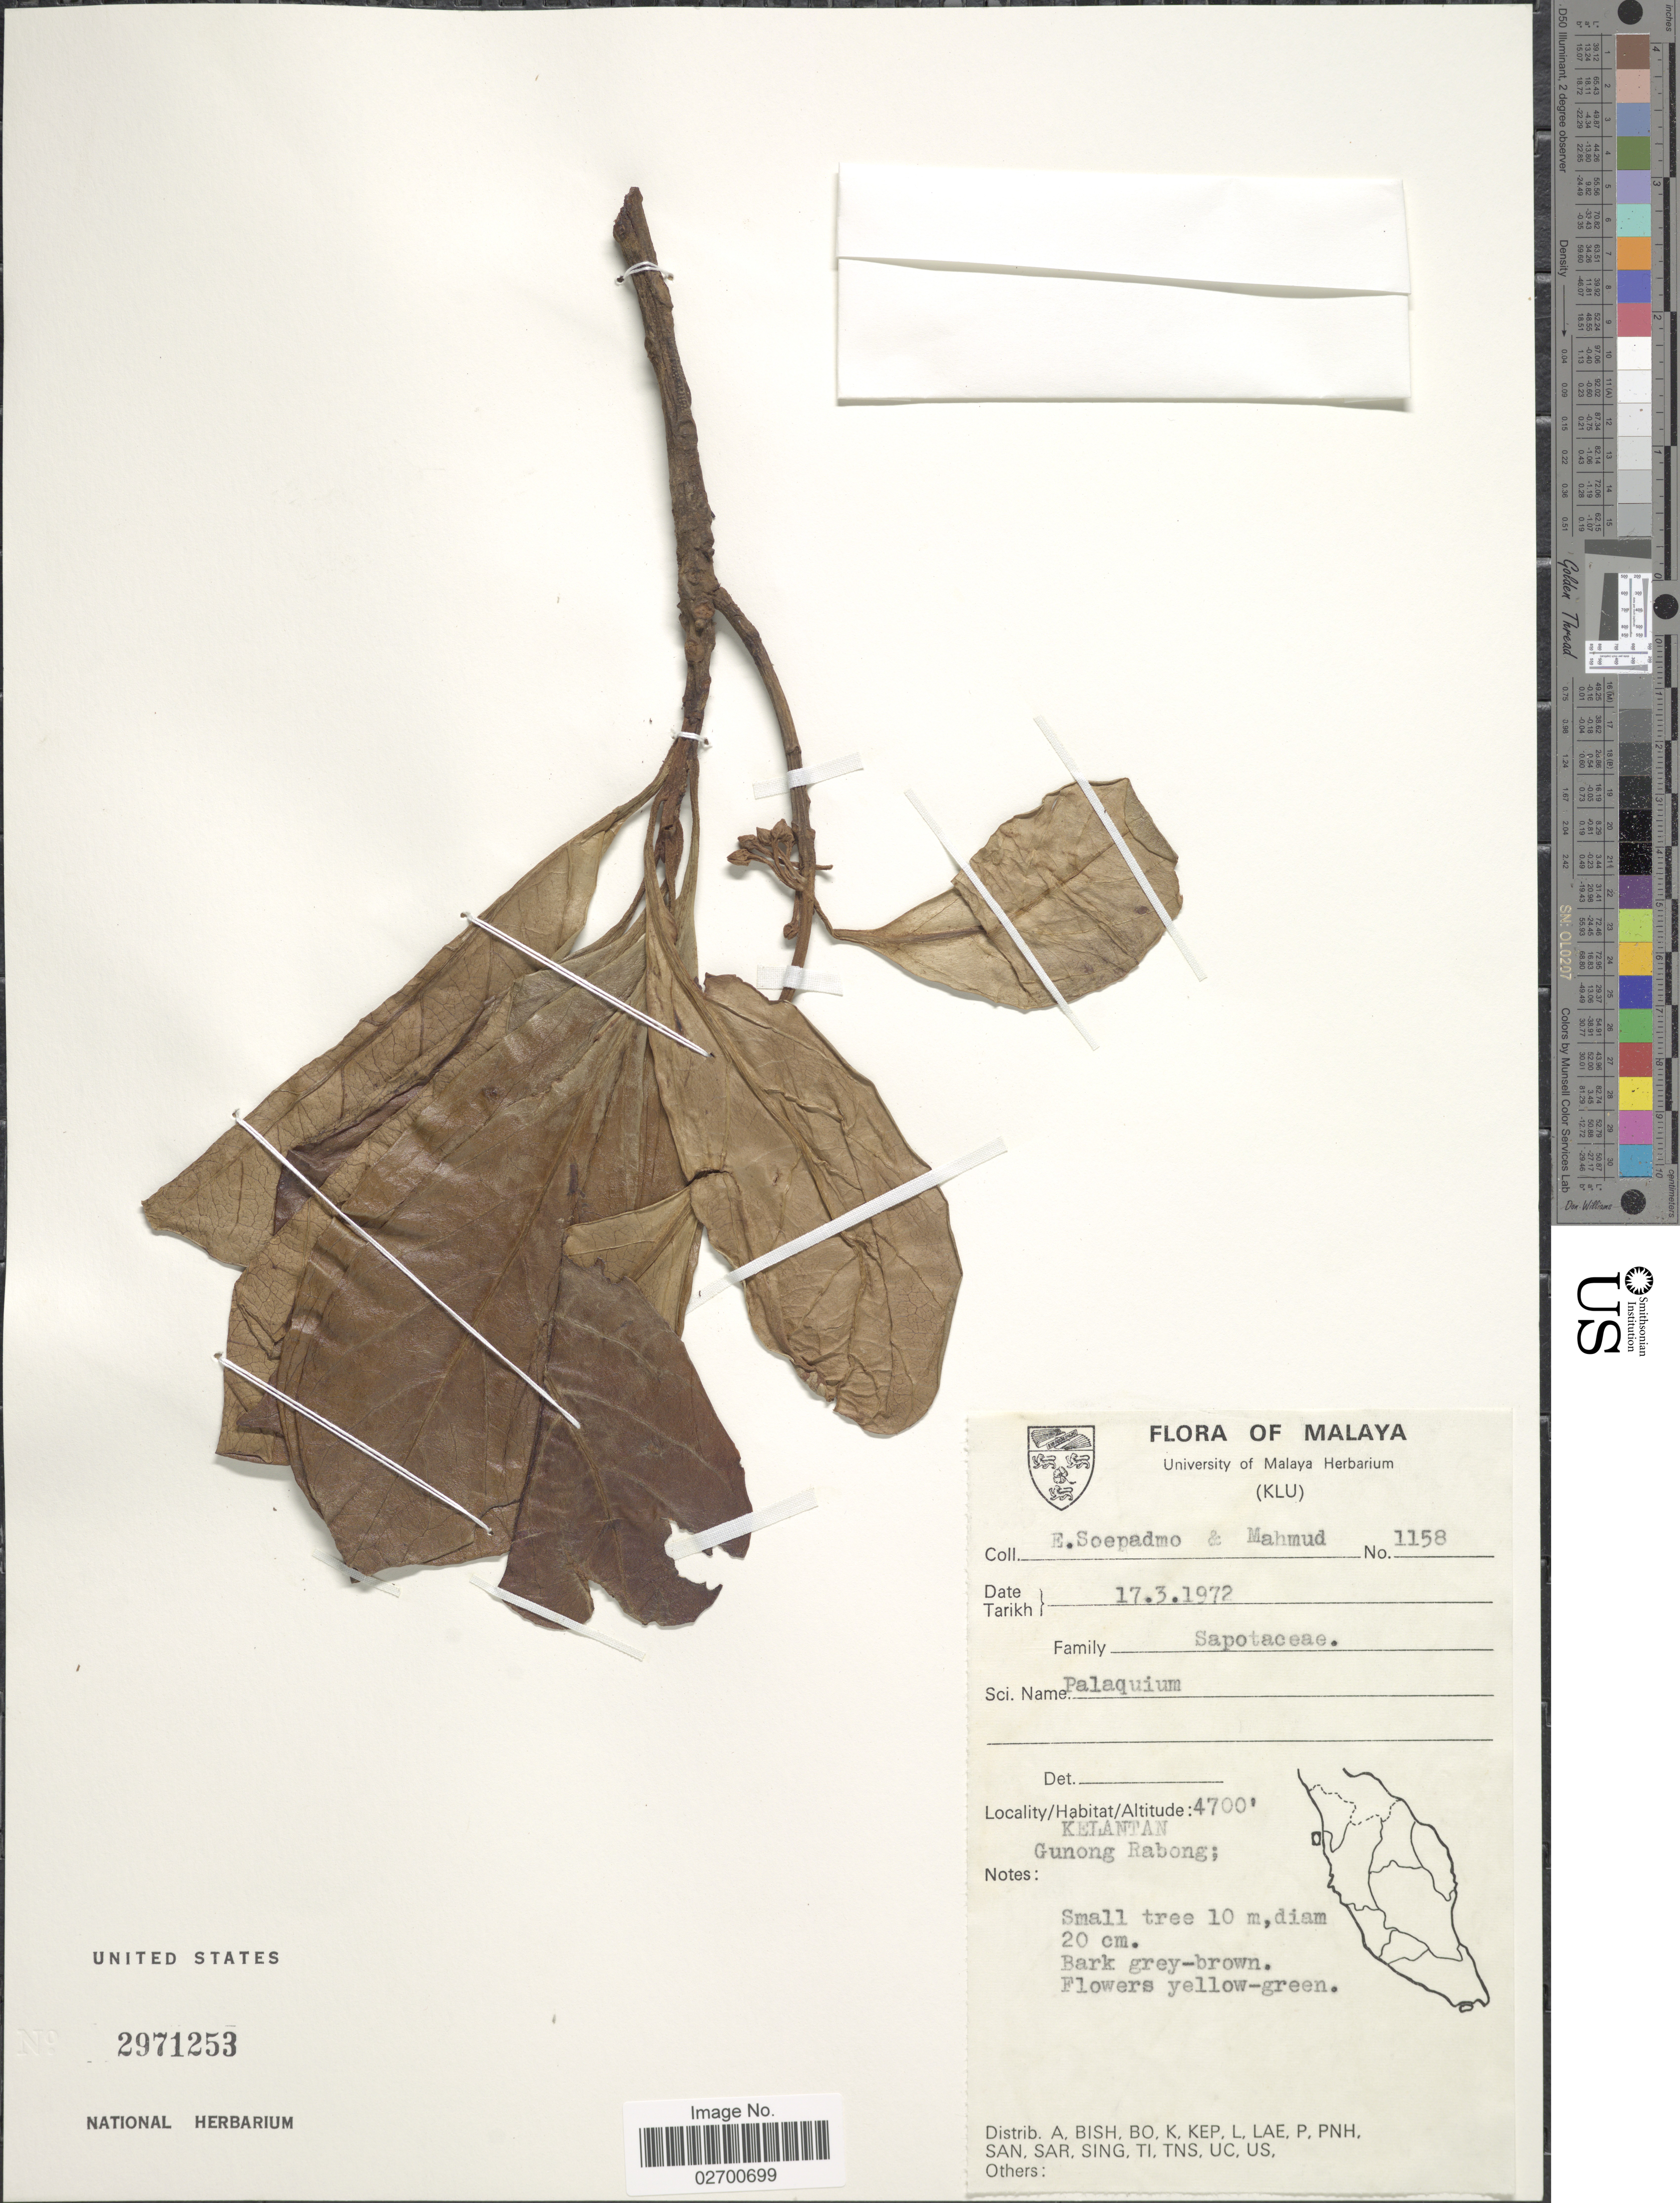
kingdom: Plantae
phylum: Tracheophyta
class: Magnoliopsida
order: Ericales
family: Sapotaceae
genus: Palaquium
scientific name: Palaquium sp.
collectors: E. Soepadmo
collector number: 1158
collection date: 1972-03-17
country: Malaysia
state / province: Kelantan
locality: Kelantan, Gunong Rabong.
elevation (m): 1433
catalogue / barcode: US 2971253